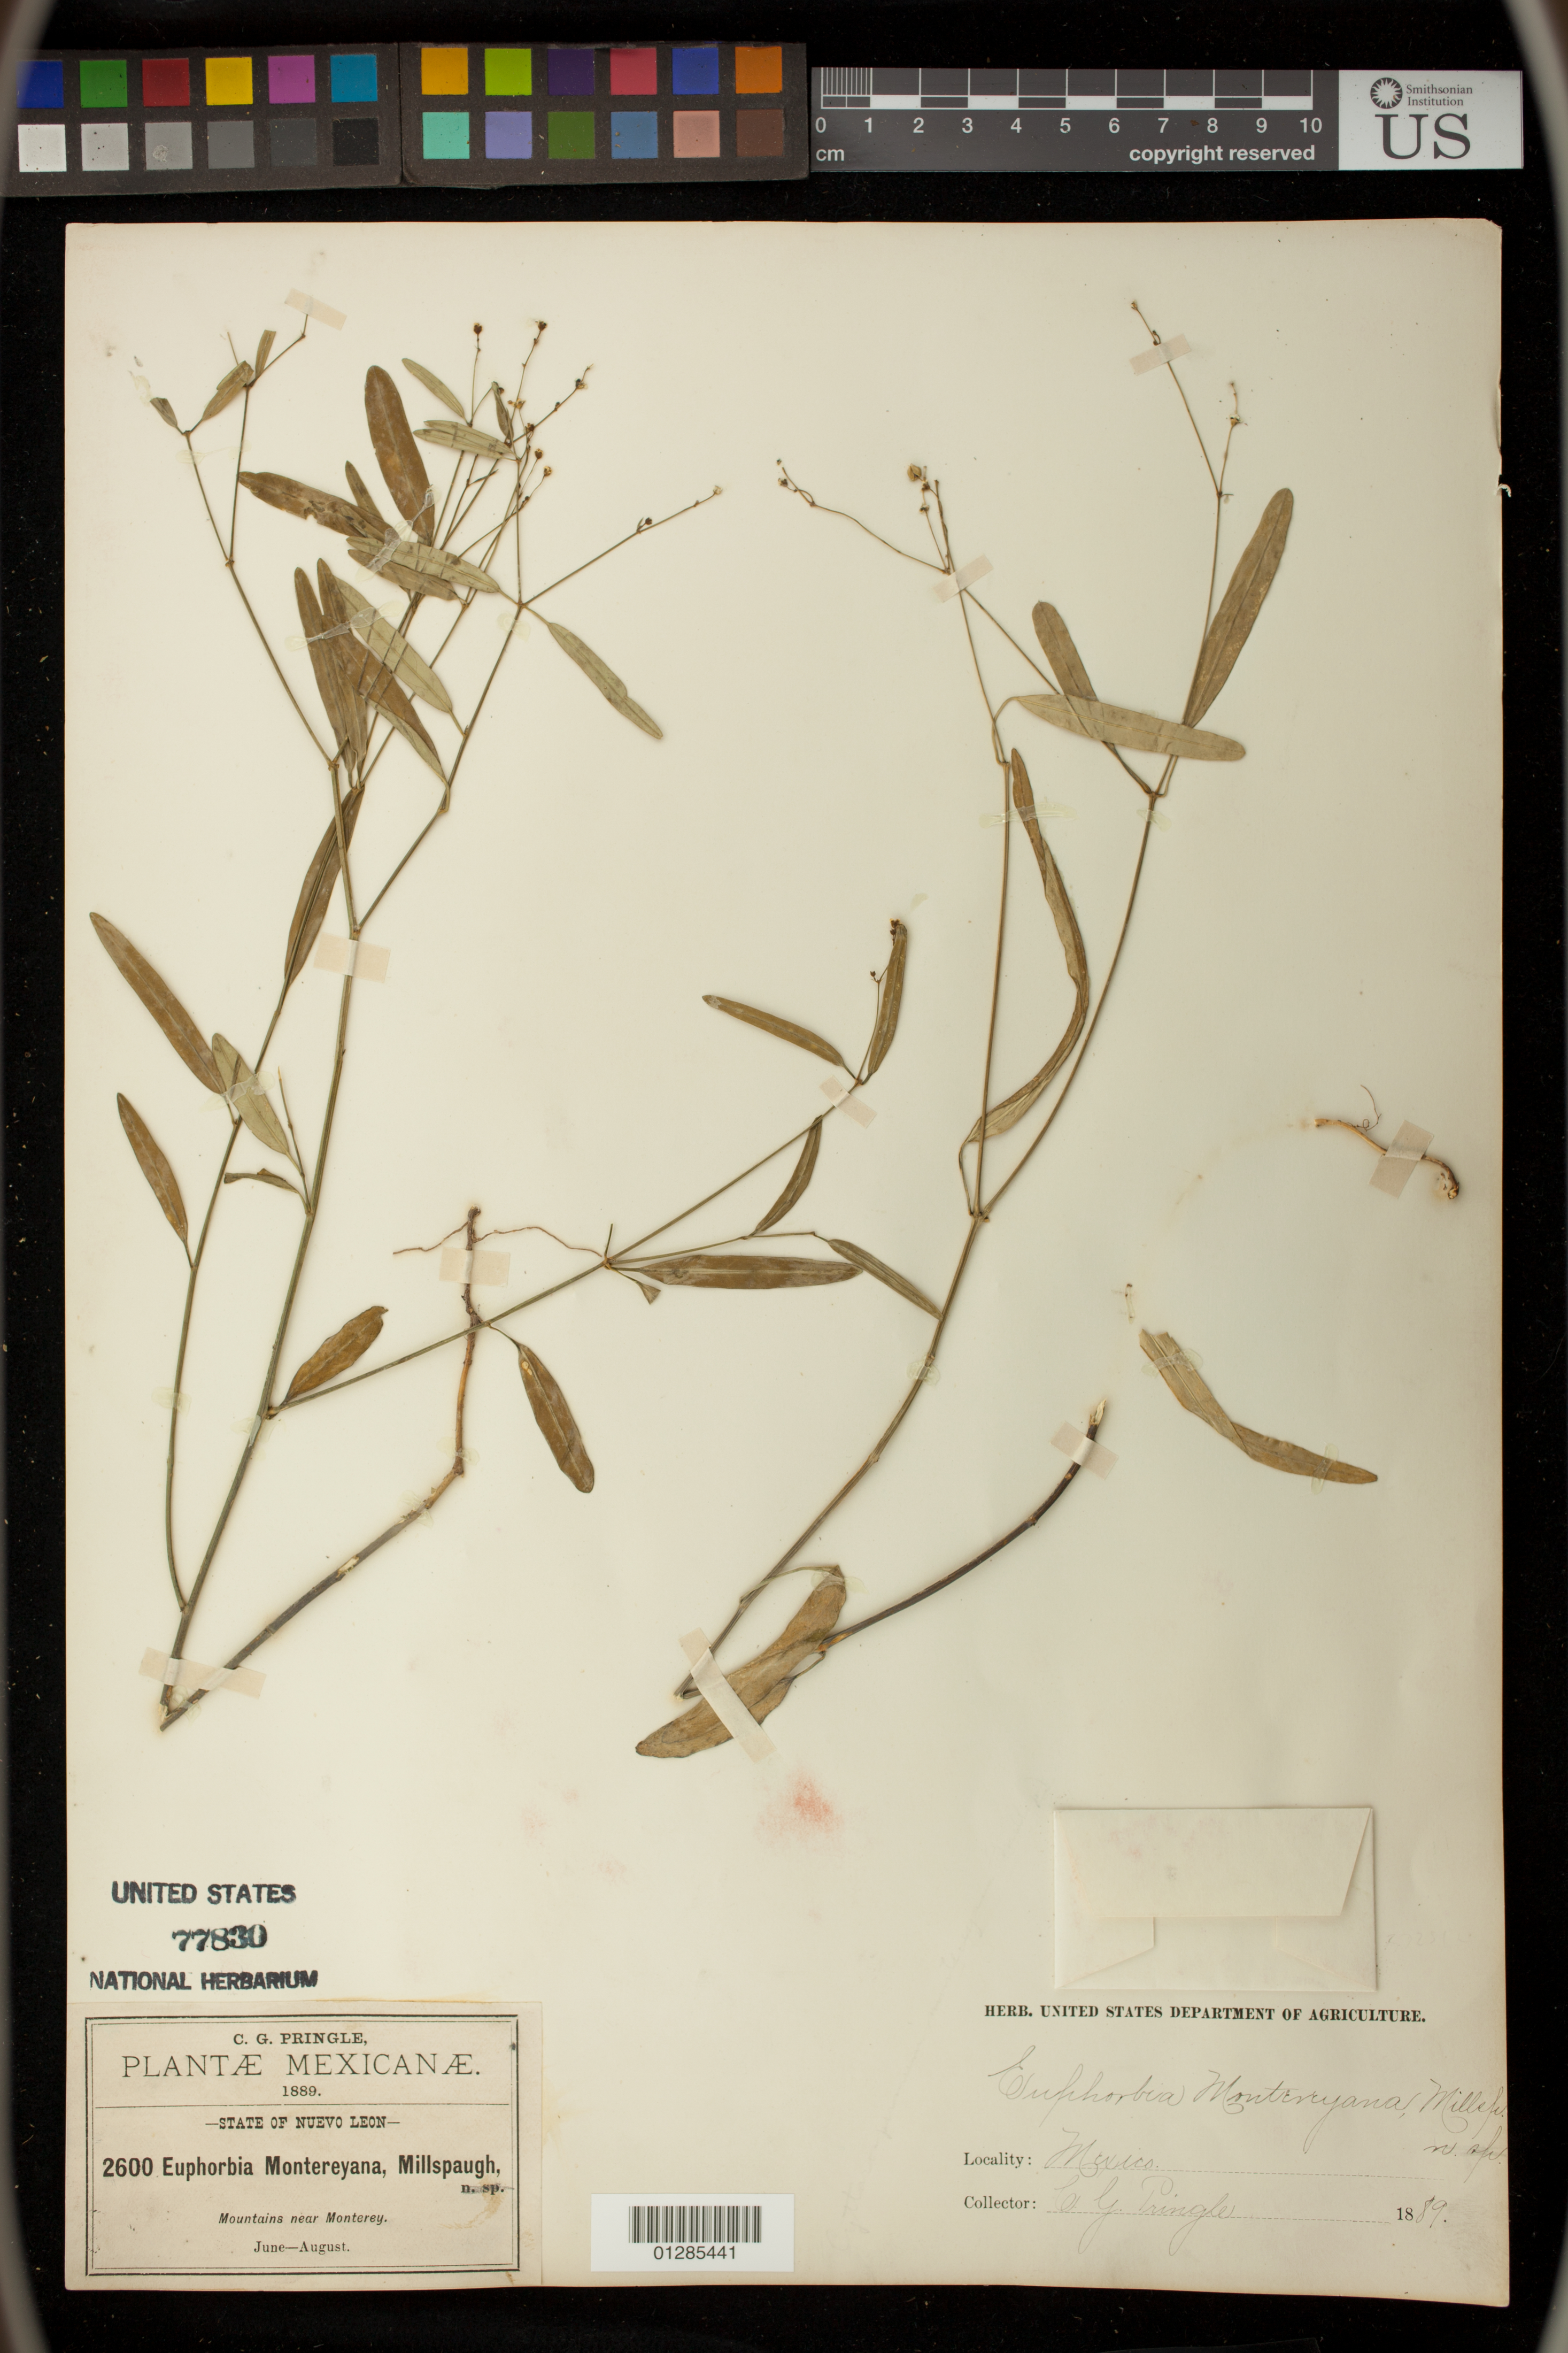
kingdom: Plantae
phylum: Tracheophyta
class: Magnoliopsida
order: Malpighiales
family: Euphorbiaceae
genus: Euphorbia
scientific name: Euphorbia graminea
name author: Jacq.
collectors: C. G. Pringle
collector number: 2600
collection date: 1889-06/1889-08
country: Mexico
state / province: Nuevo Leon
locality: Mountains near Monterey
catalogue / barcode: US 77830